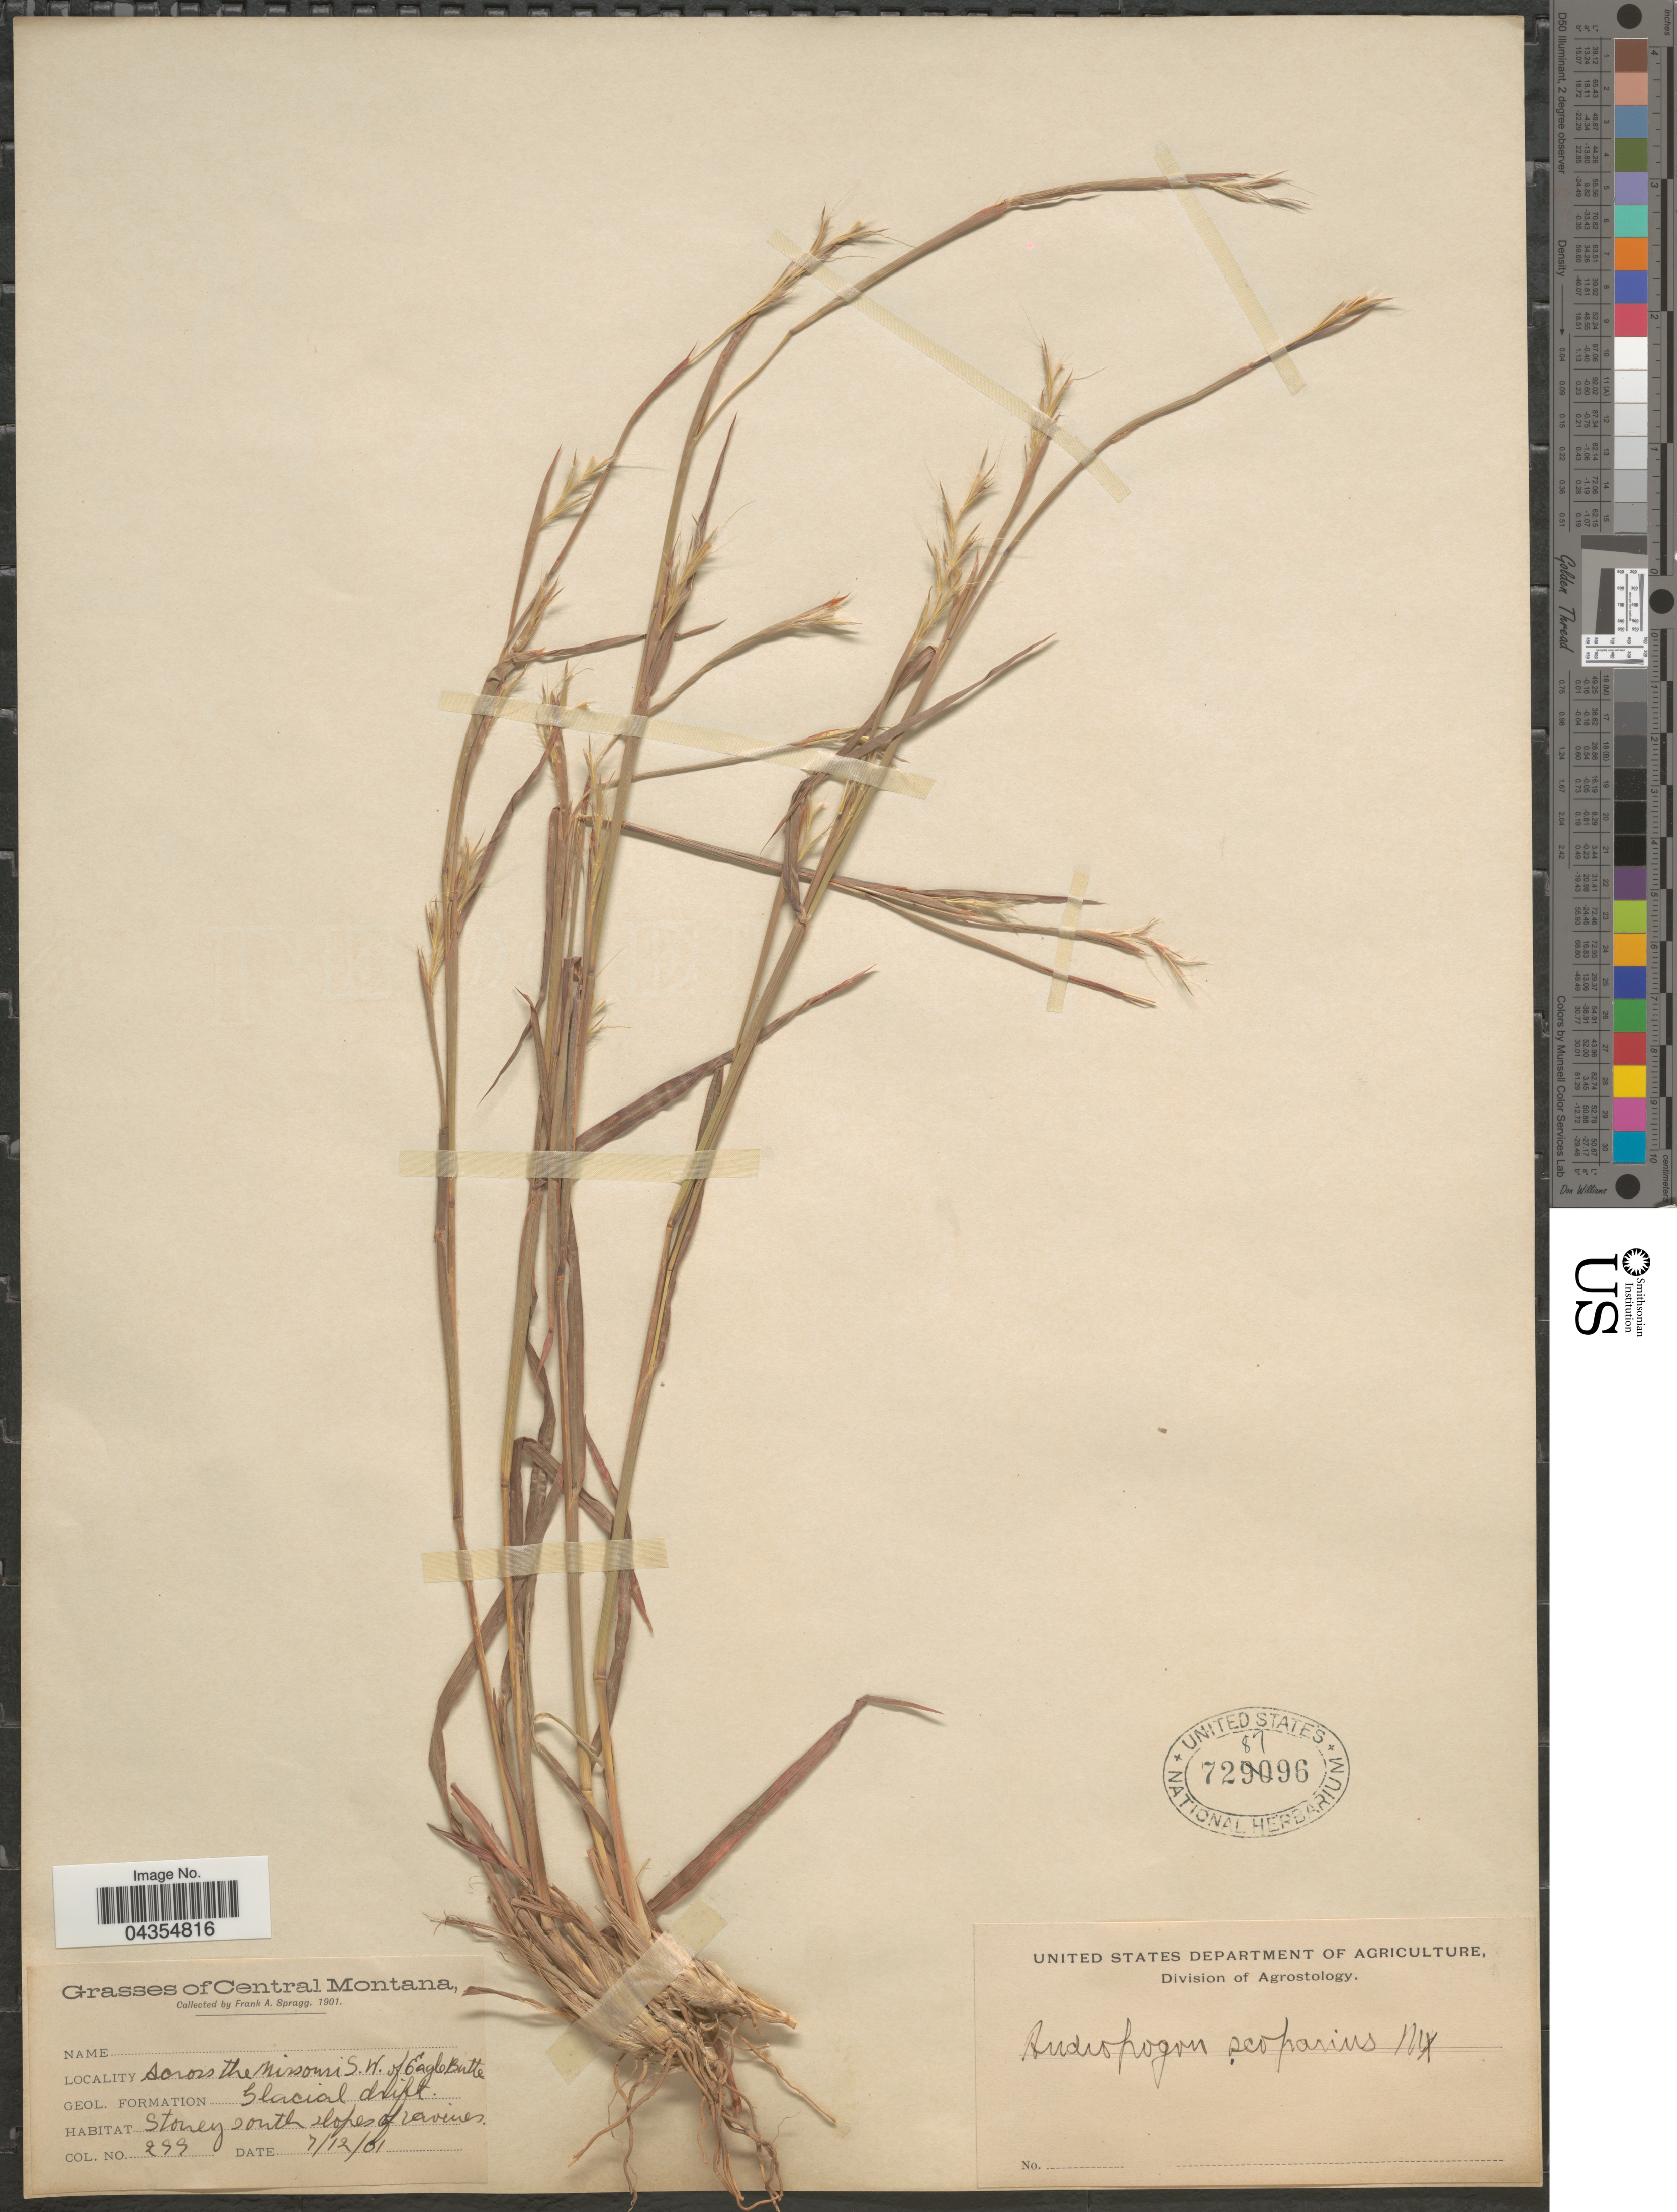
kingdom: Plantae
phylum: Tracheophyta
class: Liliopsida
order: Poales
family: Poaceae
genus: Schizachyrium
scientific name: Schizachyrium sanguineum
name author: (Retz.) Alston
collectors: F. Spragg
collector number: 299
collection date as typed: Transcribed d/m/y: 12/7/1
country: United States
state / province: Montana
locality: Central Montana. Across the Missouri S. W. of Eagle Butte.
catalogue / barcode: US 728796